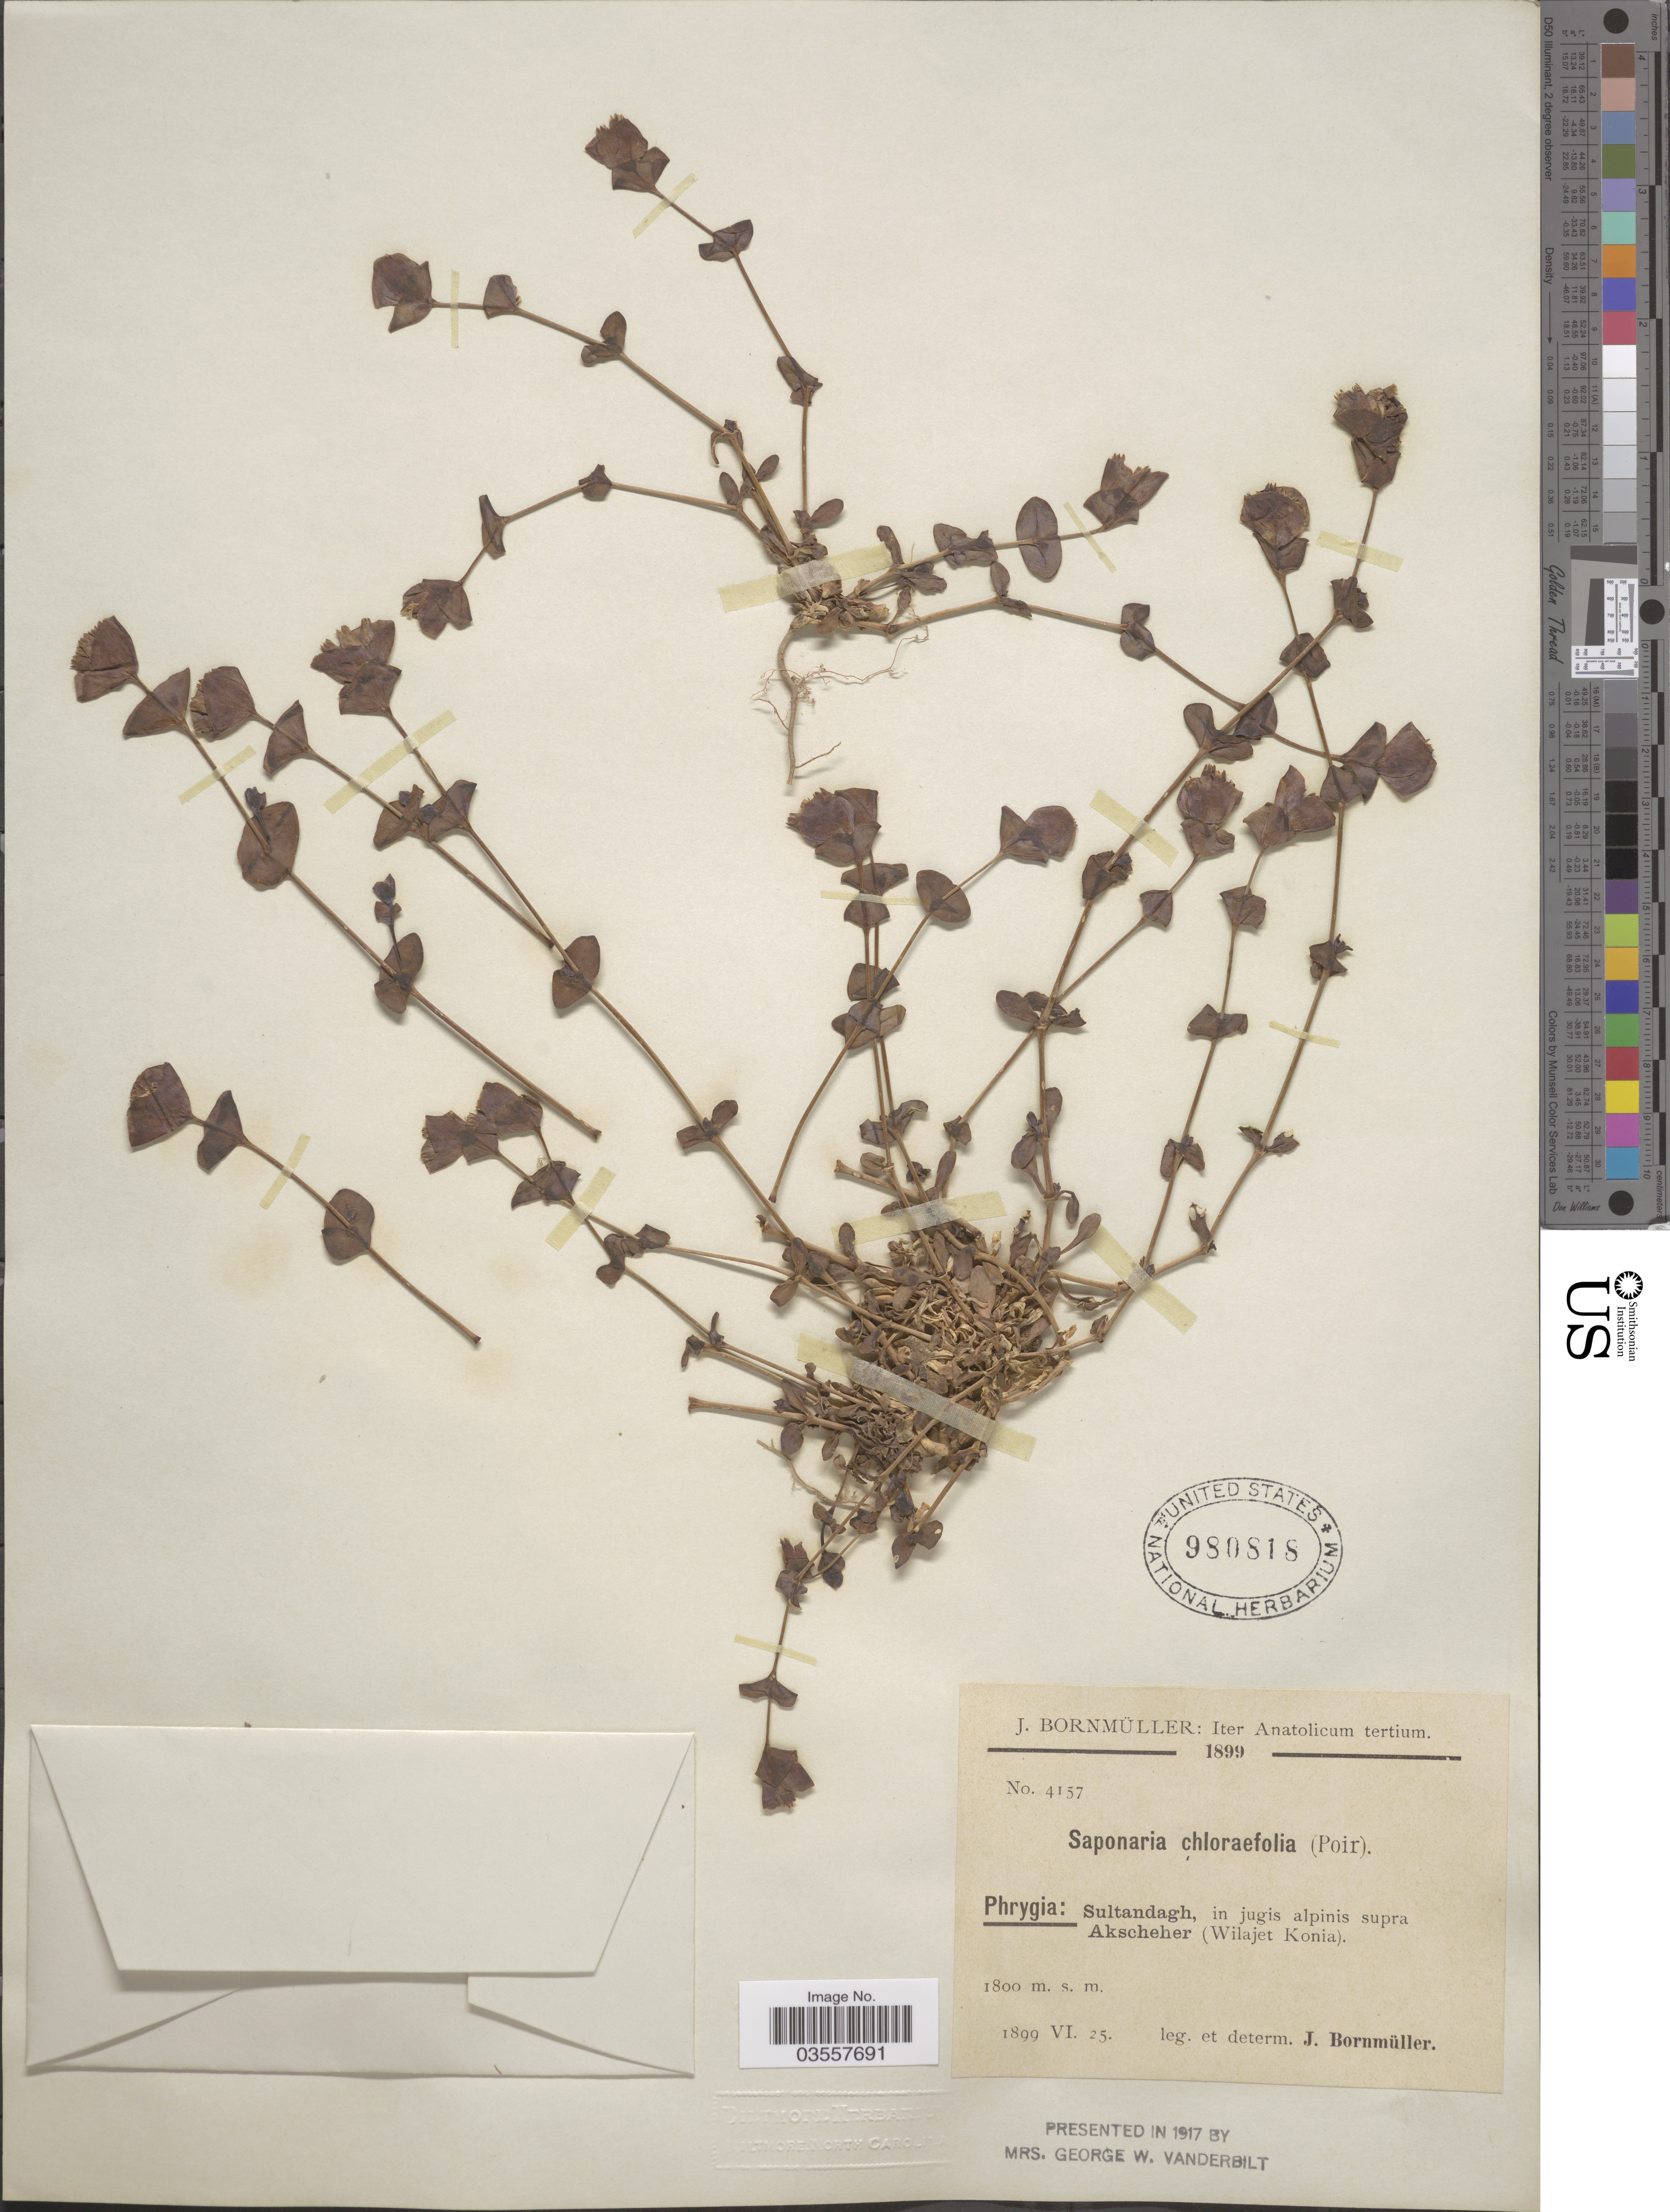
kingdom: Plantae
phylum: Tracheophyta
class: Magnoliopsida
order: Caryophyllales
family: Caryophyllaceae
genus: Cyathophylla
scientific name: Cyathophylla chlorifolia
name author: (Poir.) Bocquet & Strid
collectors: J. Bornmüller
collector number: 4157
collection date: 1899-06-25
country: Turkey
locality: Phrygia: Sultandagh, in jugis alpinis supra Akscheher (Wilajet Konia).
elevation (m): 1800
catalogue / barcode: US 980818